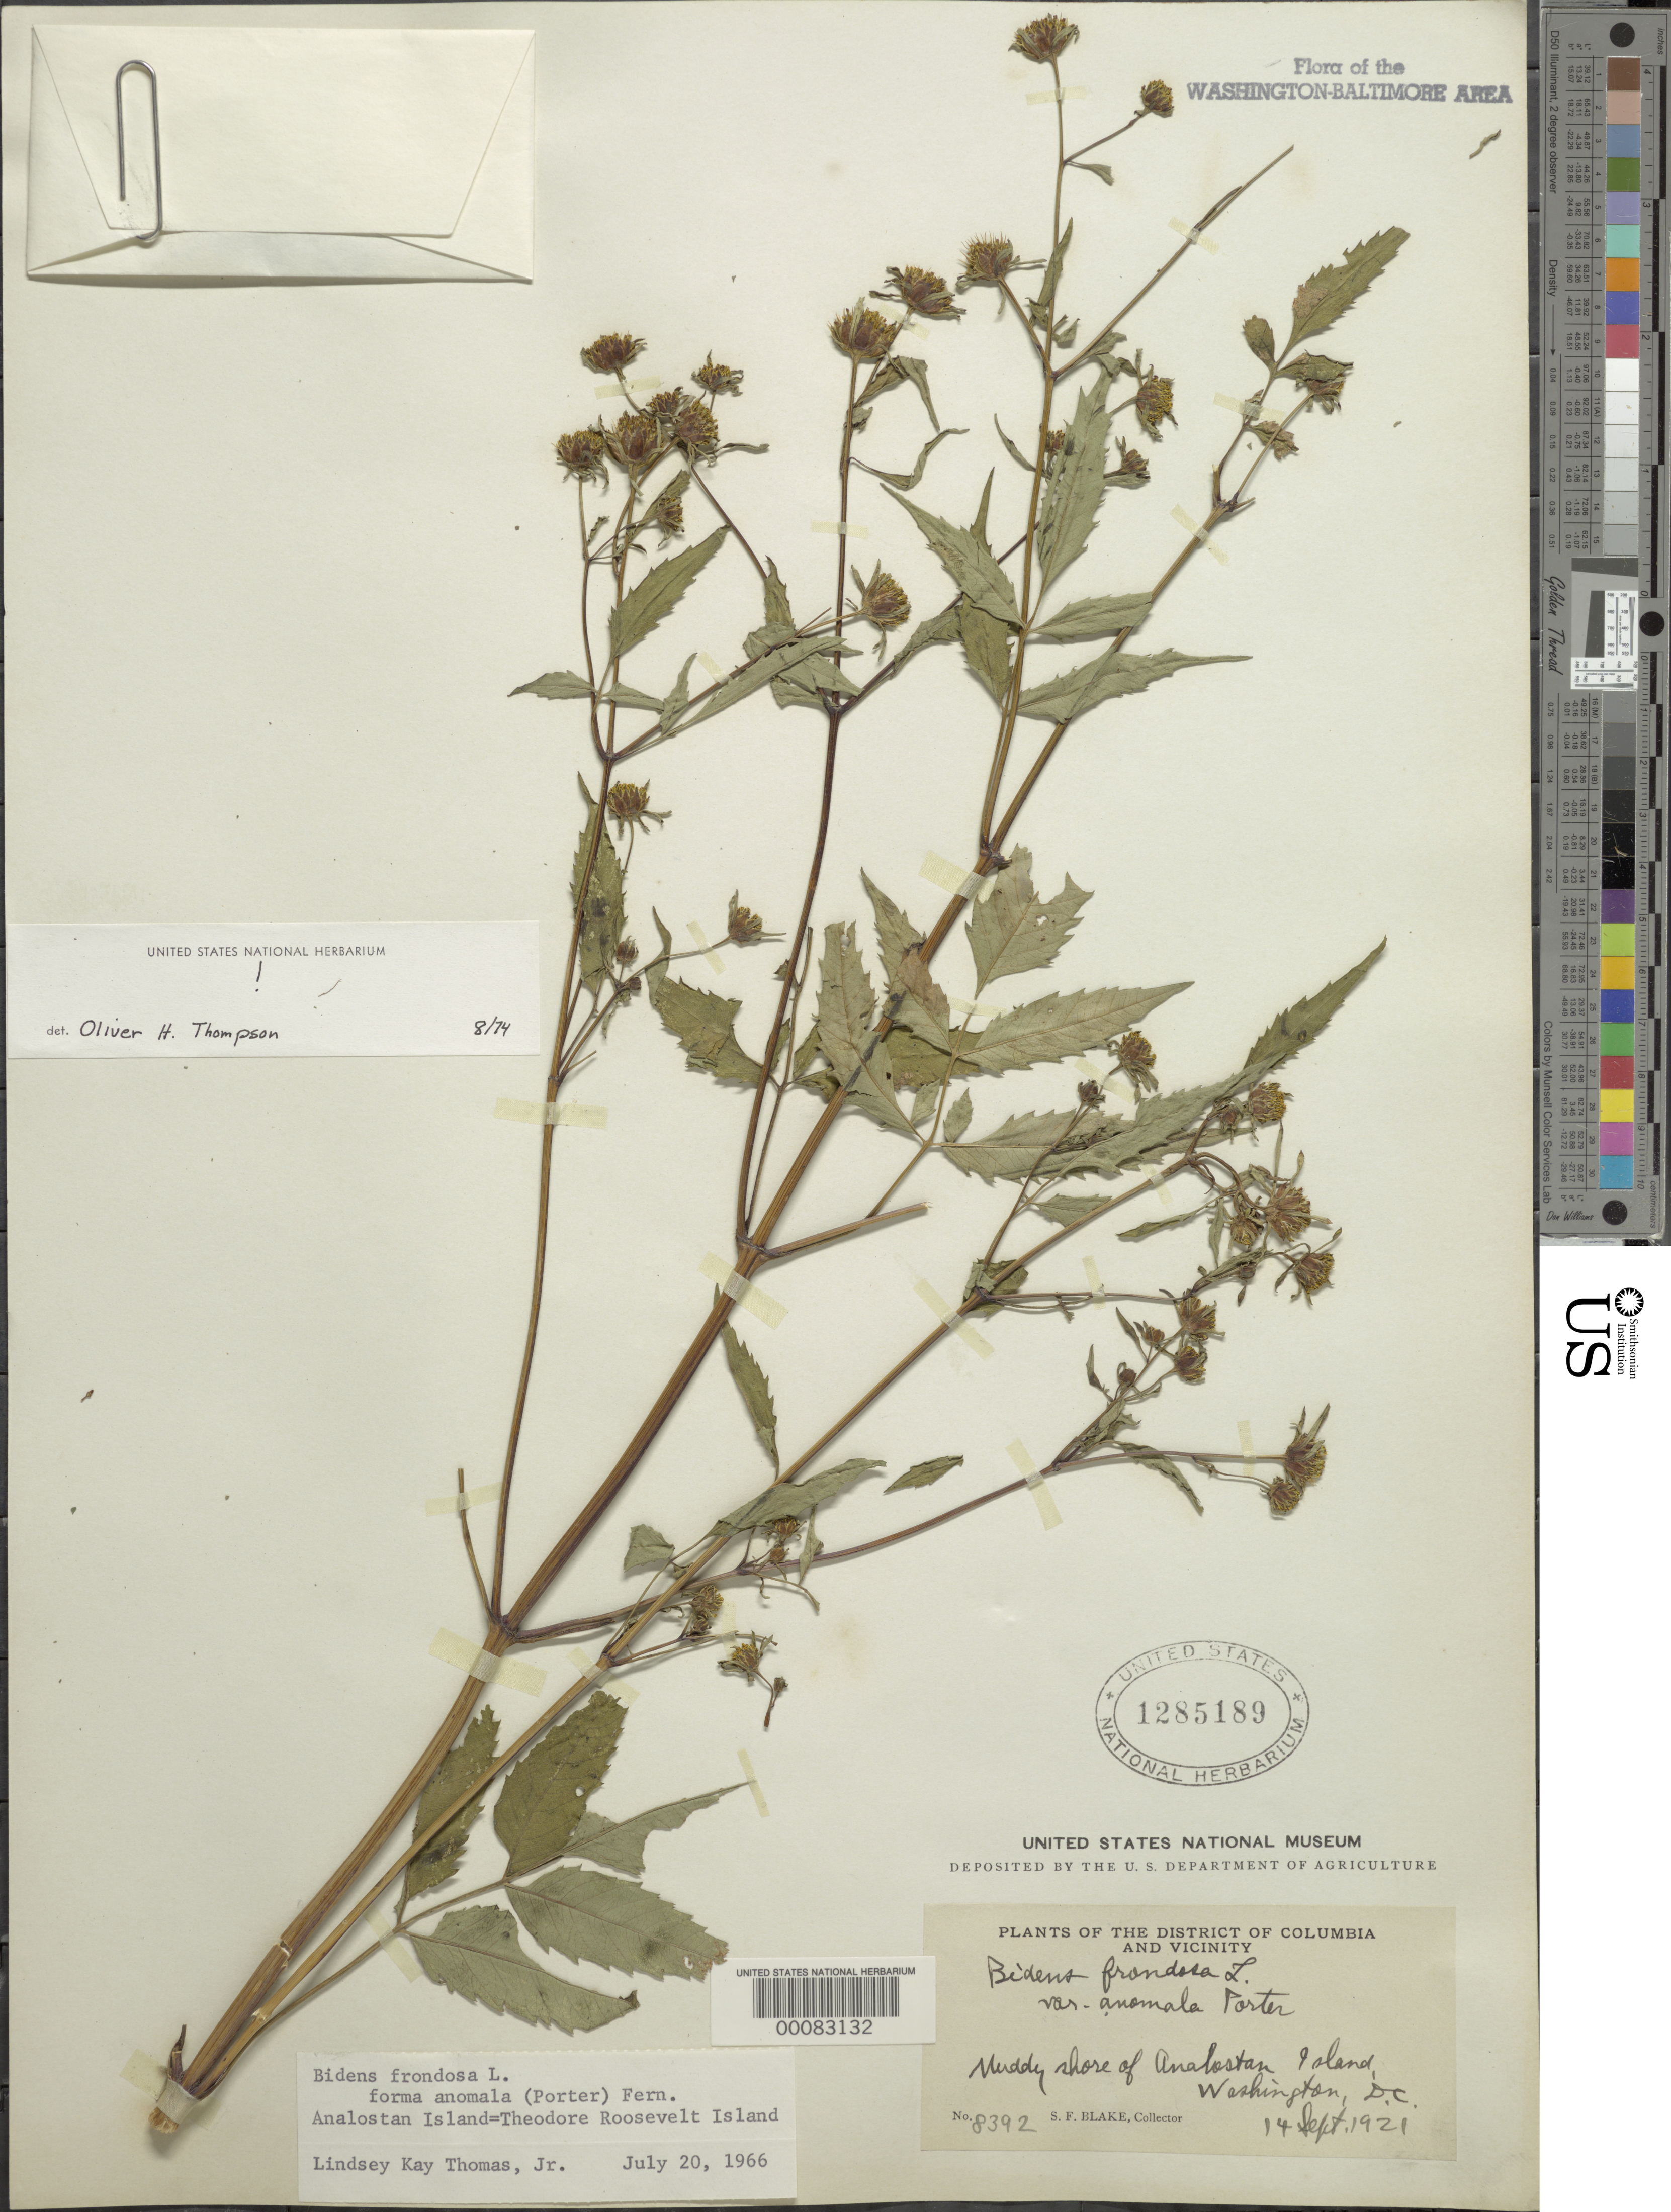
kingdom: Plantae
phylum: Tracheophyta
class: Magnoliopsida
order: Asterales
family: Asteraceae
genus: Bidens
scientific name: Bidens frondosa var. anomala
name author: (Porter) Fernald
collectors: S. Blake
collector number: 8392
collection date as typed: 14 Sep 1921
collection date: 1921-09-14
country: United States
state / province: District of Columbia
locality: Roosevelt Island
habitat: Muddy shore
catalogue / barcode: US 1285189